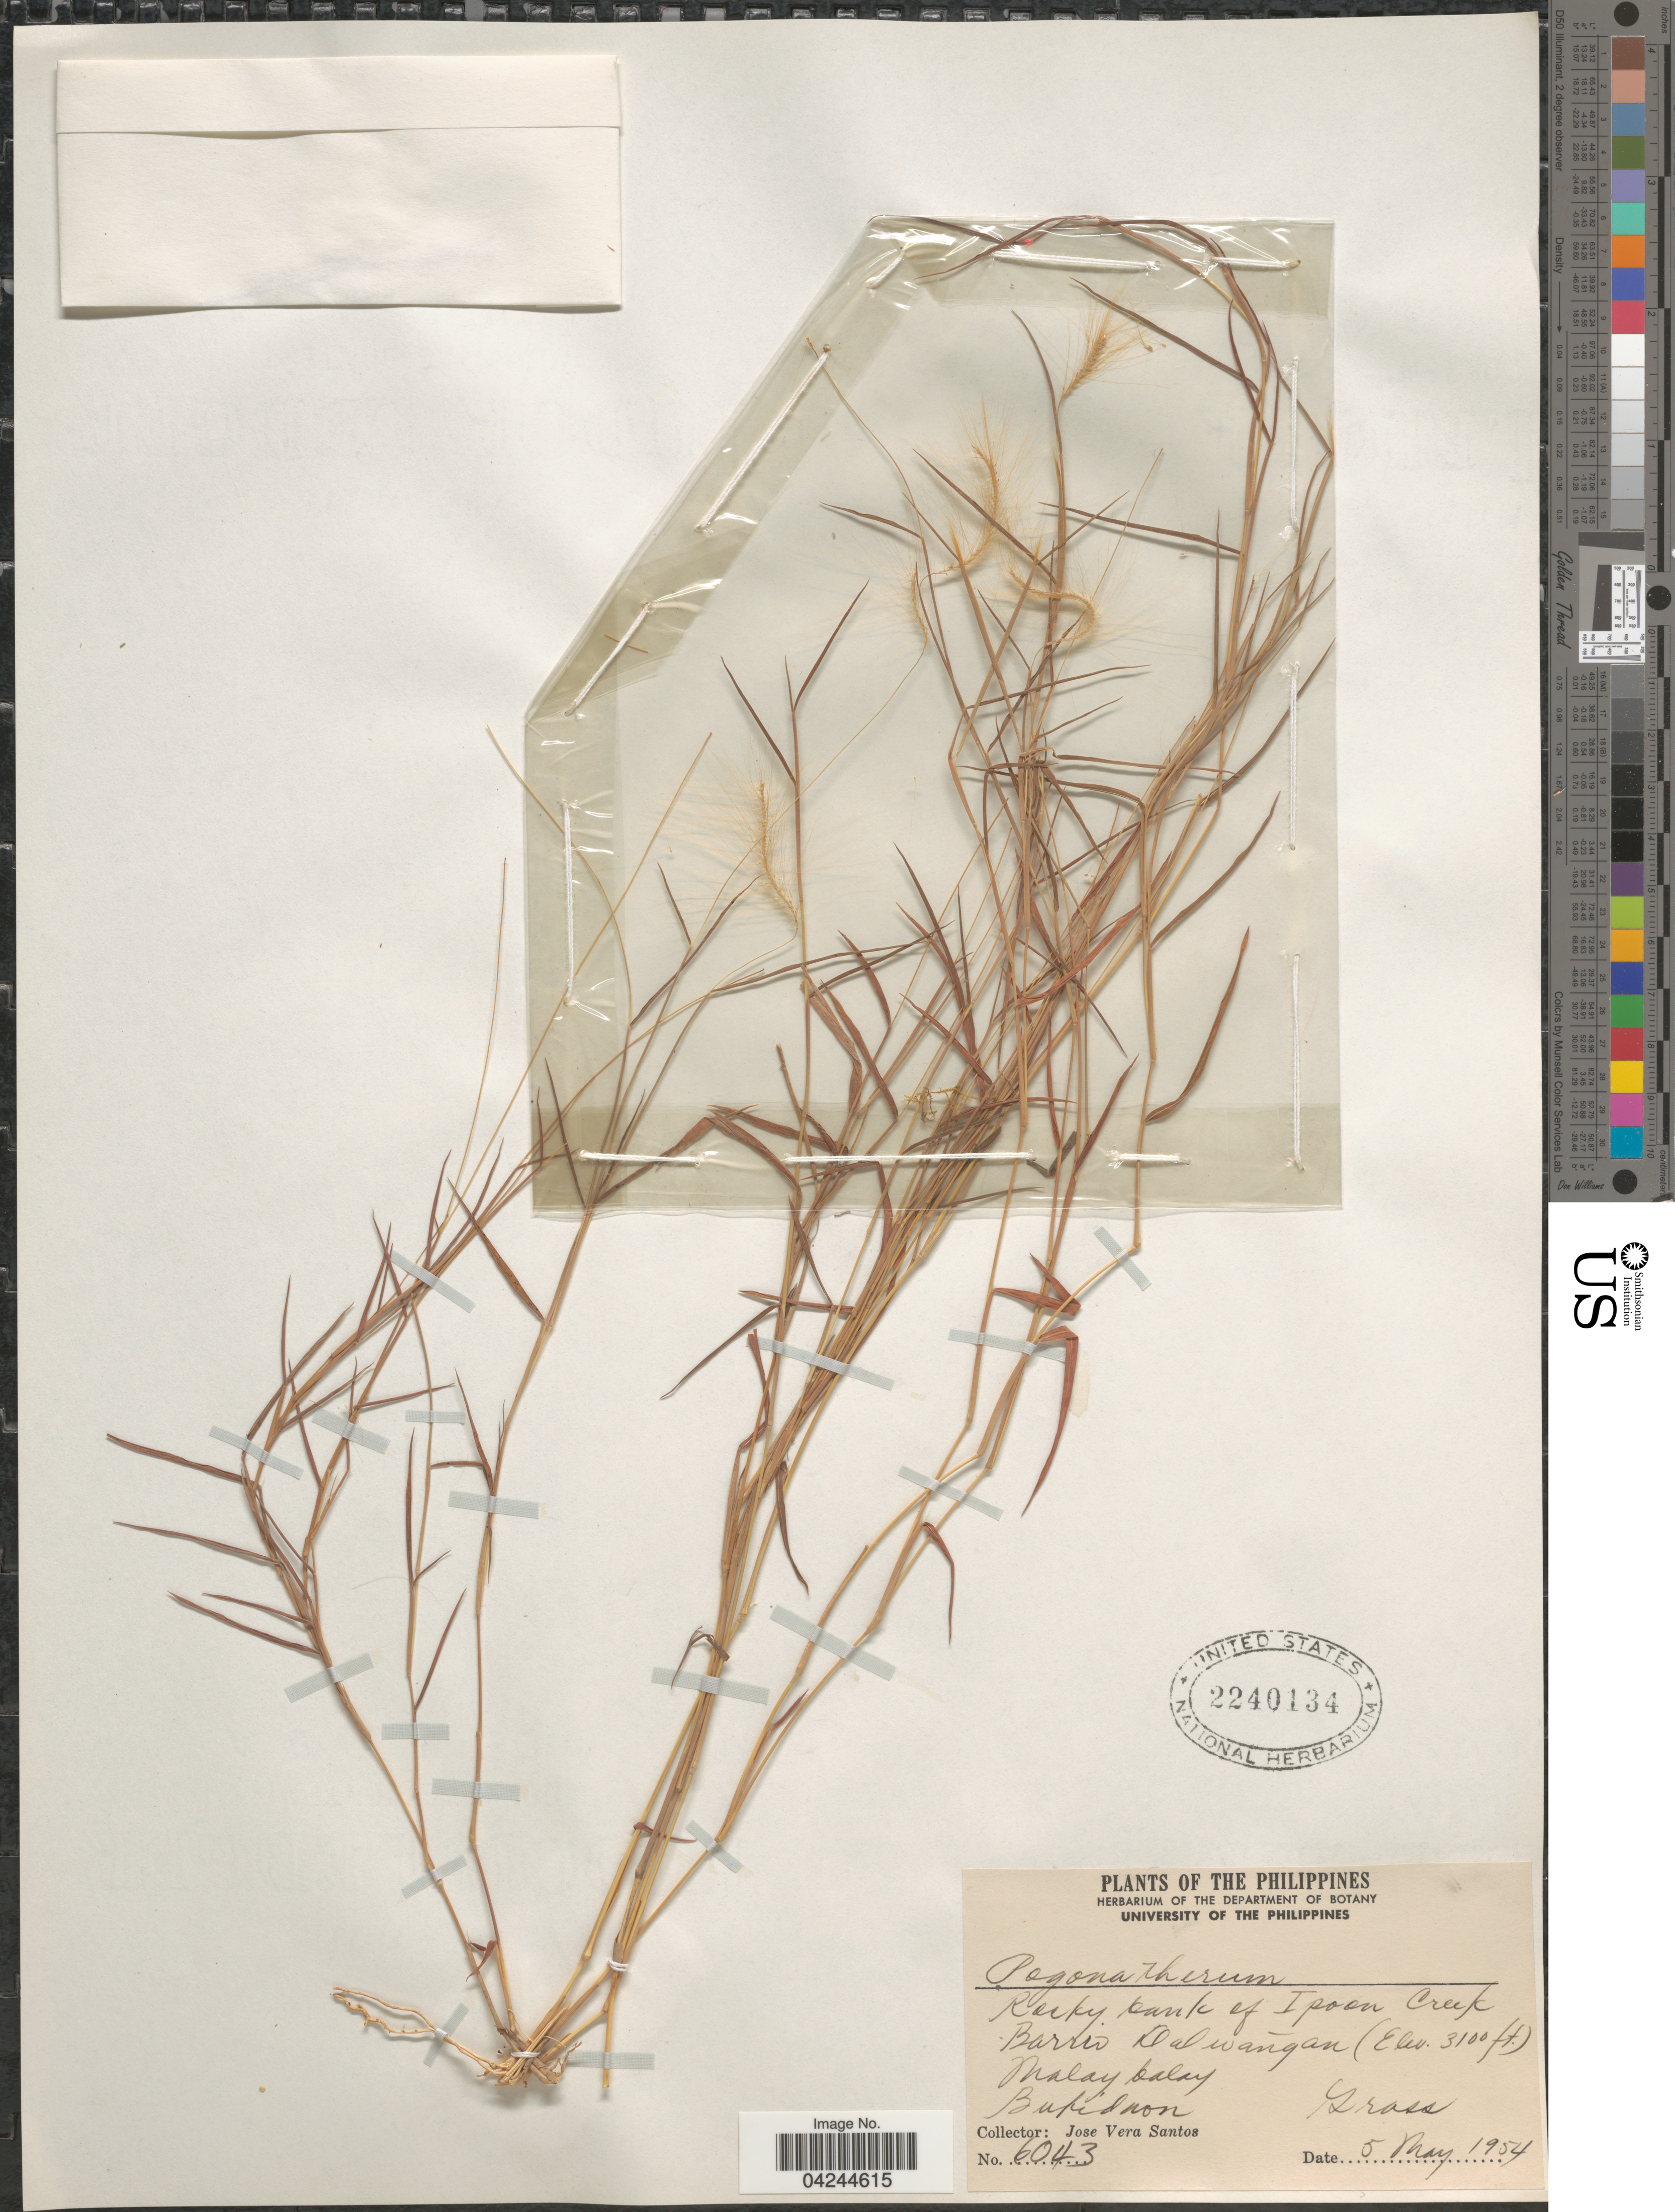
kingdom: Plantae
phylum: Tracheophyta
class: Liliopsida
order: Poales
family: Poaceae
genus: Pogonatherum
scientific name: Pogonatherum crinitum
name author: (Thunb.) Kunth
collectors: J. Santos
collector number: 6043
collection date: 1954-05-05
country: Philippines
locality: Rocky bank of Ipoen Creek. Barrio Dalwangan. Malay balay. Bukidnon.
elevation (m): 945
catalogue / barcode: US 2240134